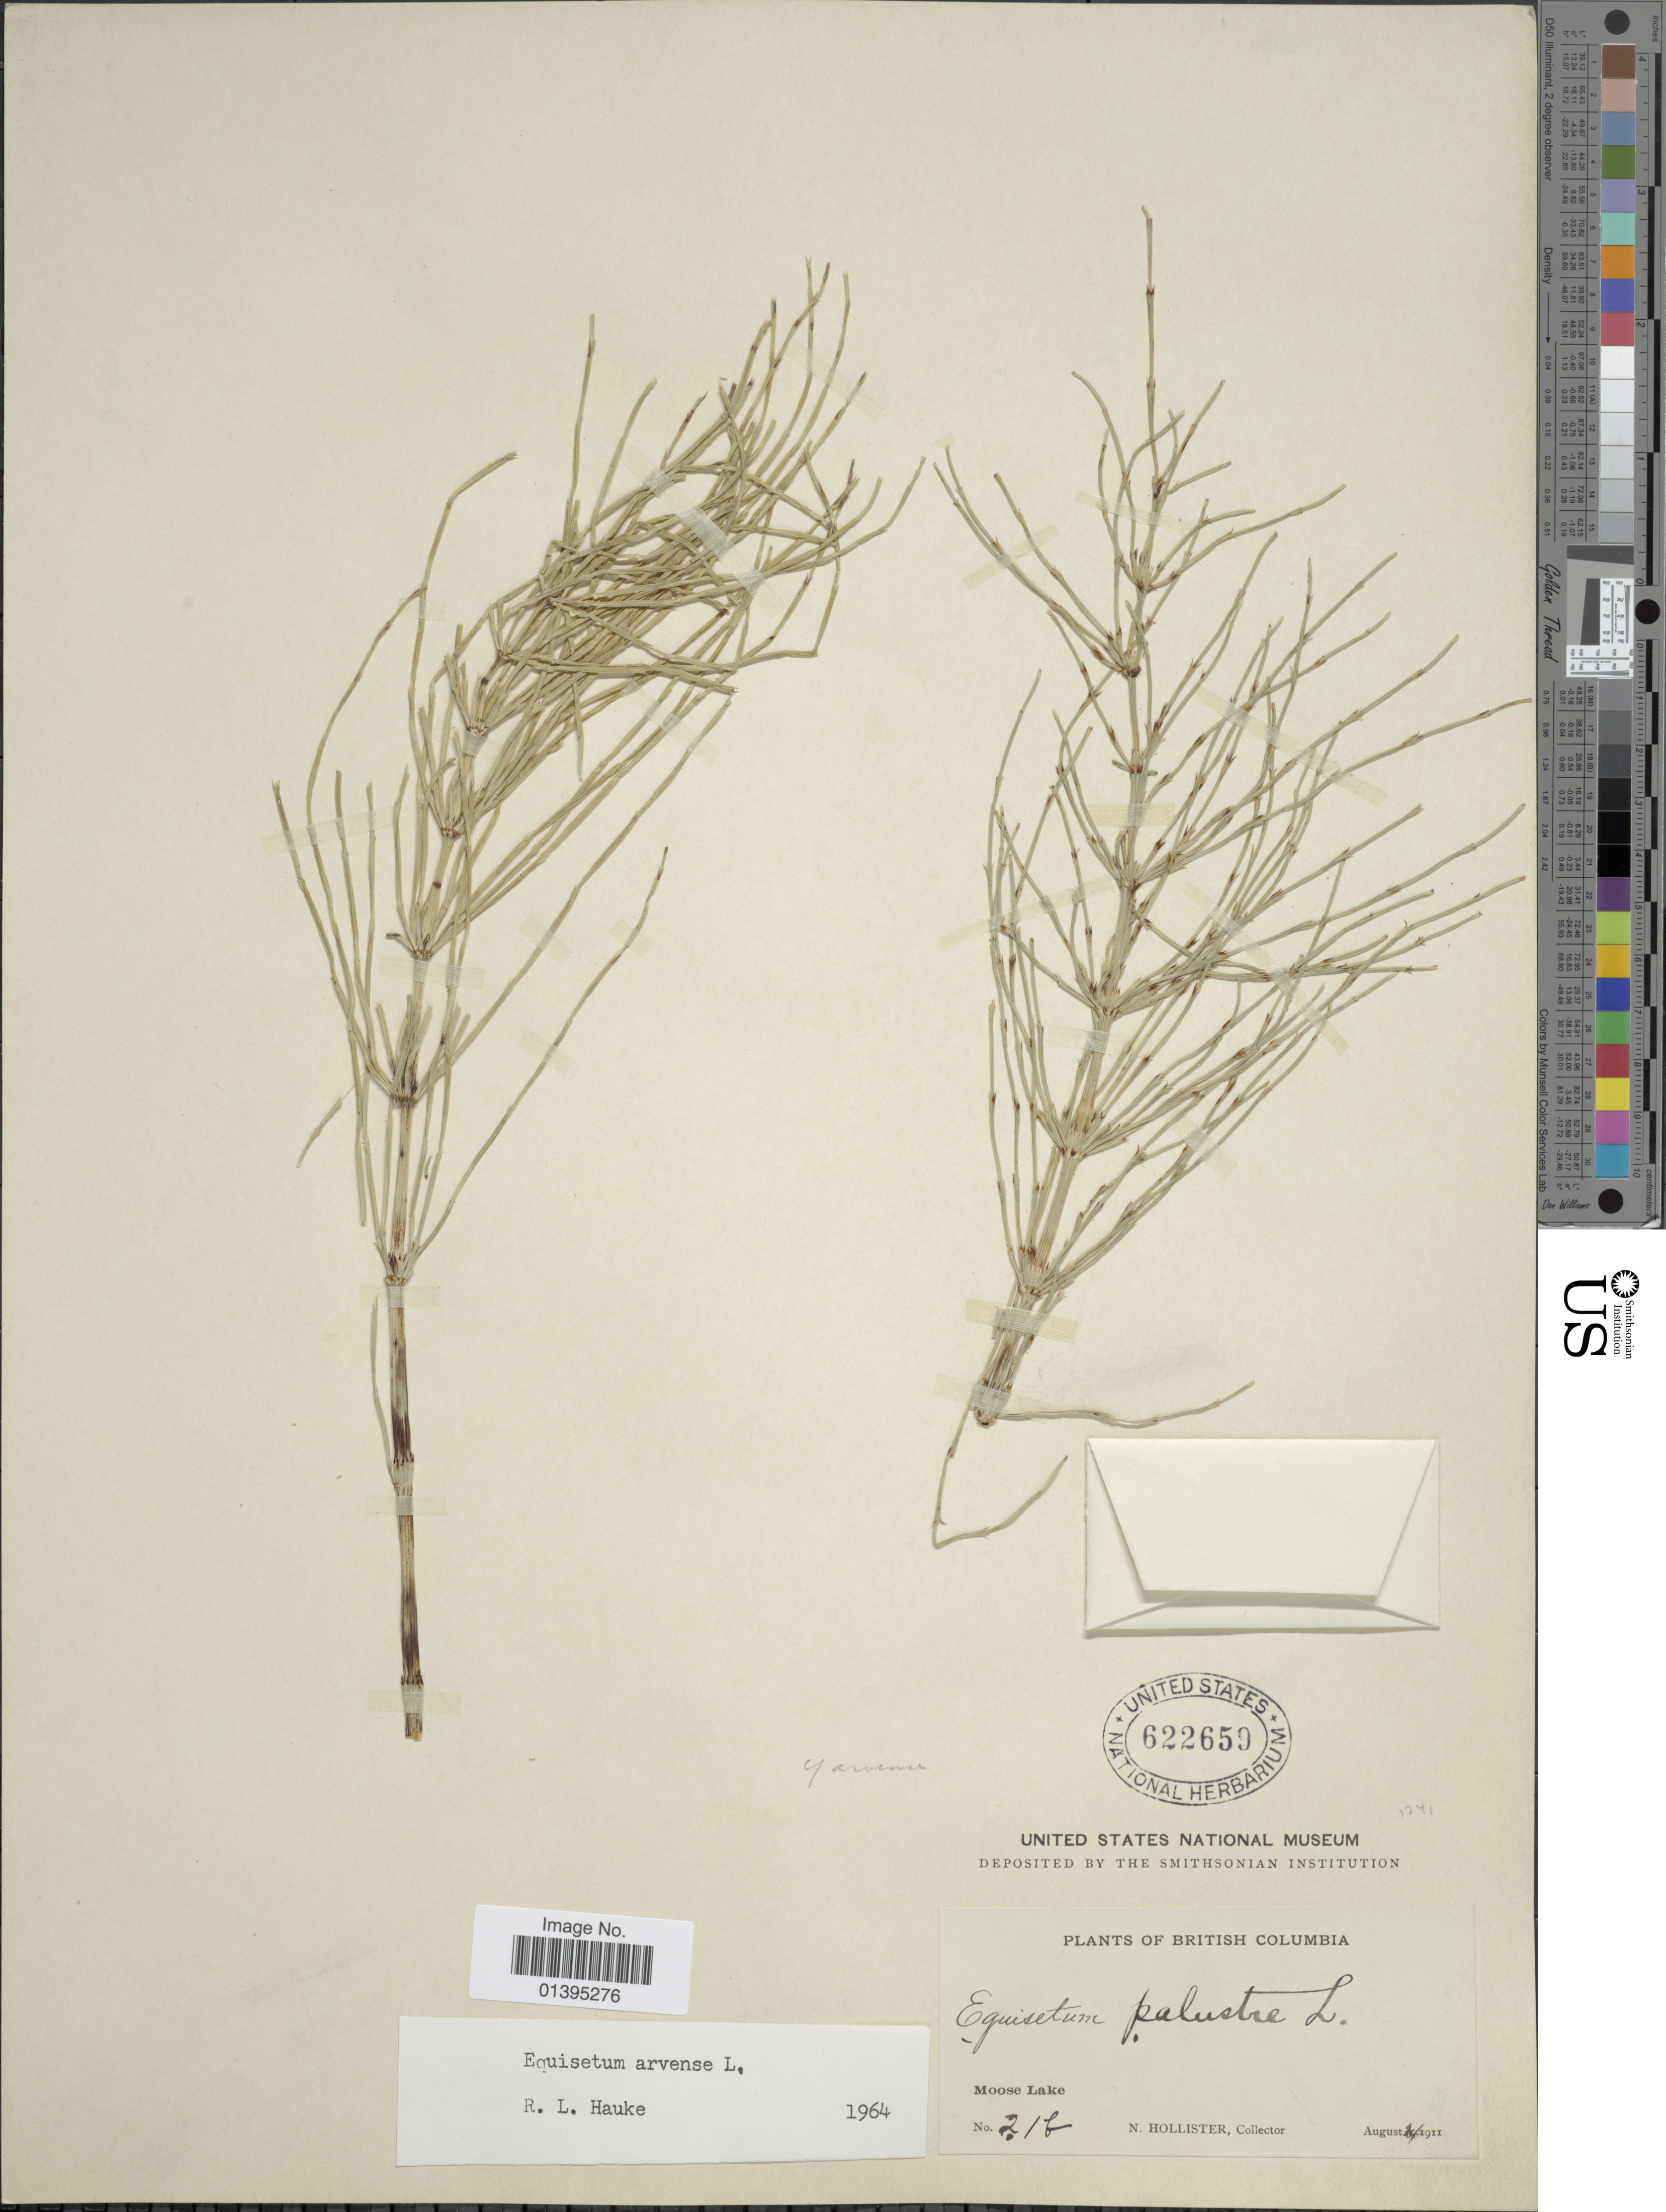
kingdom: Plantae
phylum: Tracheophyta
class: Polypodiopsida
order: Equisetales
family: Equisetaceae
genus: Equisetum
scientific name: Equisetum arvense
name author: L.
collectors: N. Hollister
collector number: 21b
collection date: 1911-08-24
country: Canada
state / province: British Columbia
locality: Moose Lake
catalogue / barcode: US 622659